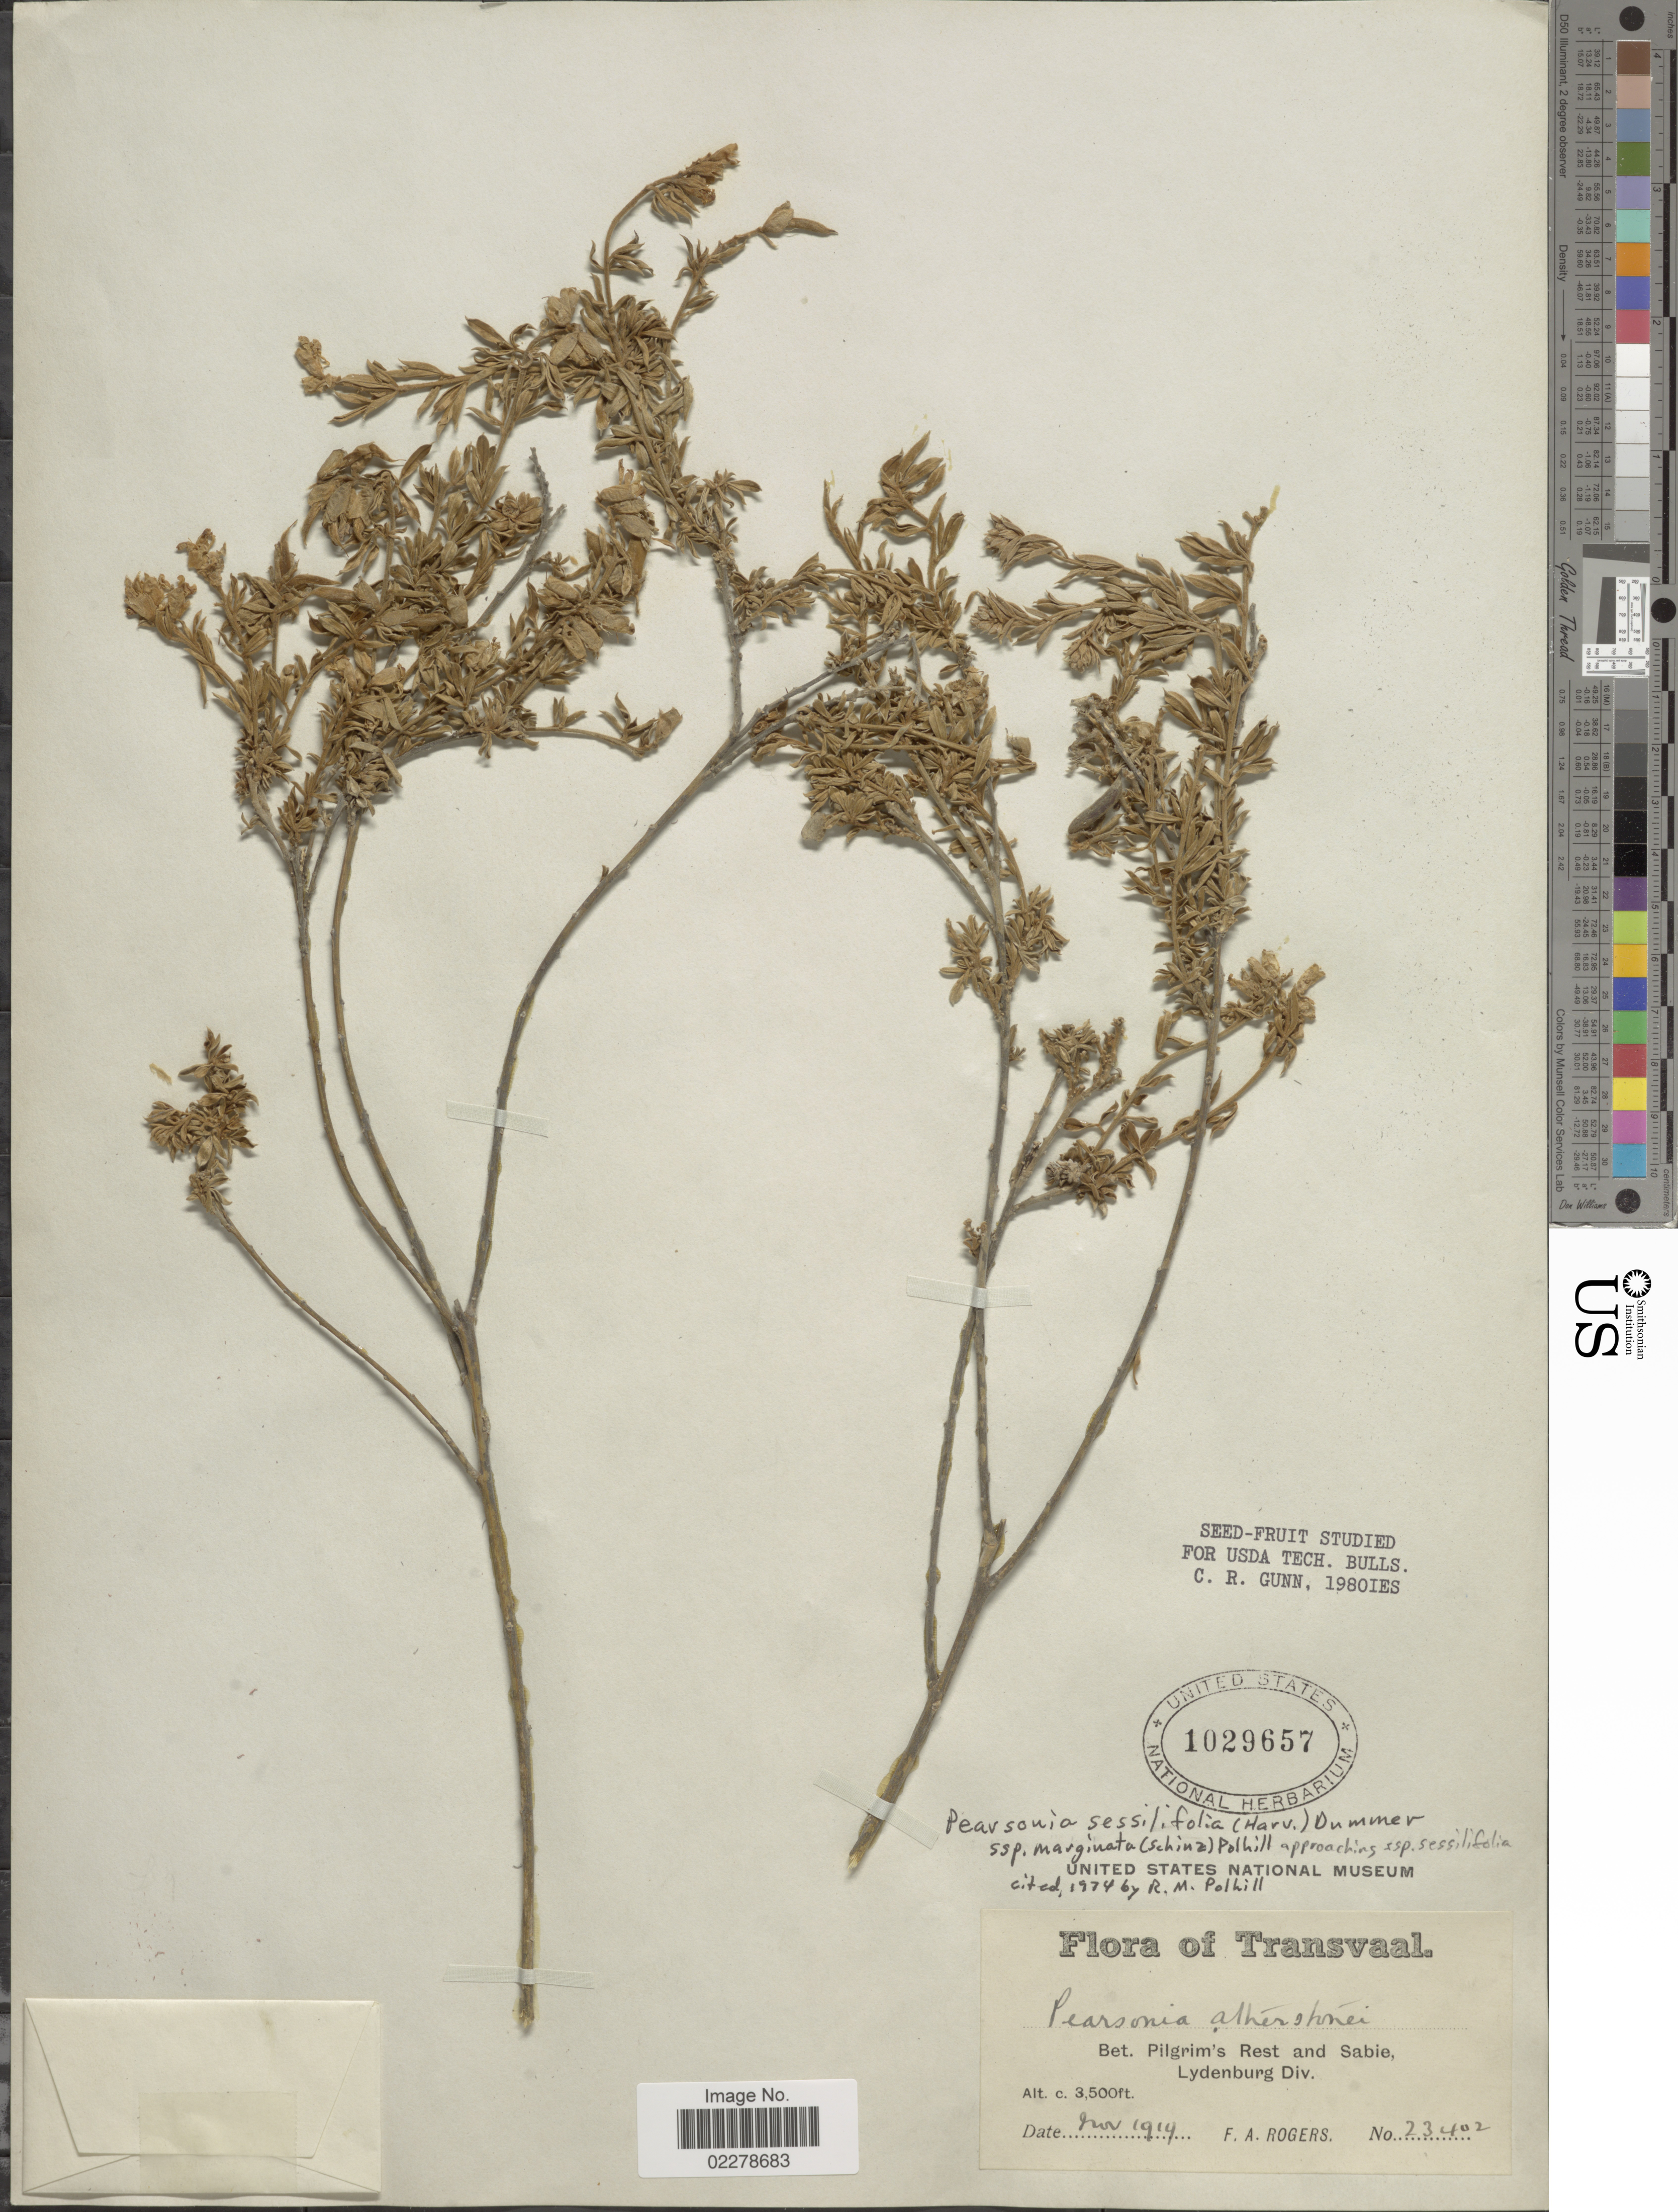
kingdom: Plantae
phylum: Tracheophyta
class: Magnoliopsida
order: Fabales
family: Fabaceae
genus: Pearsonia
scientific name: Pearsonia sessilifolia subsp. marginata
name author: (Schinz) Polhill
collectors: F. A. Rogers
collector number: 23402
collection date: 1919-06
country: South Africa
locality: Transvaal. Bet. Pilgrem's Rest and Sabie, Lydenburg Div.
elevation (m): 1067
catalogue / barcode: US 1029657